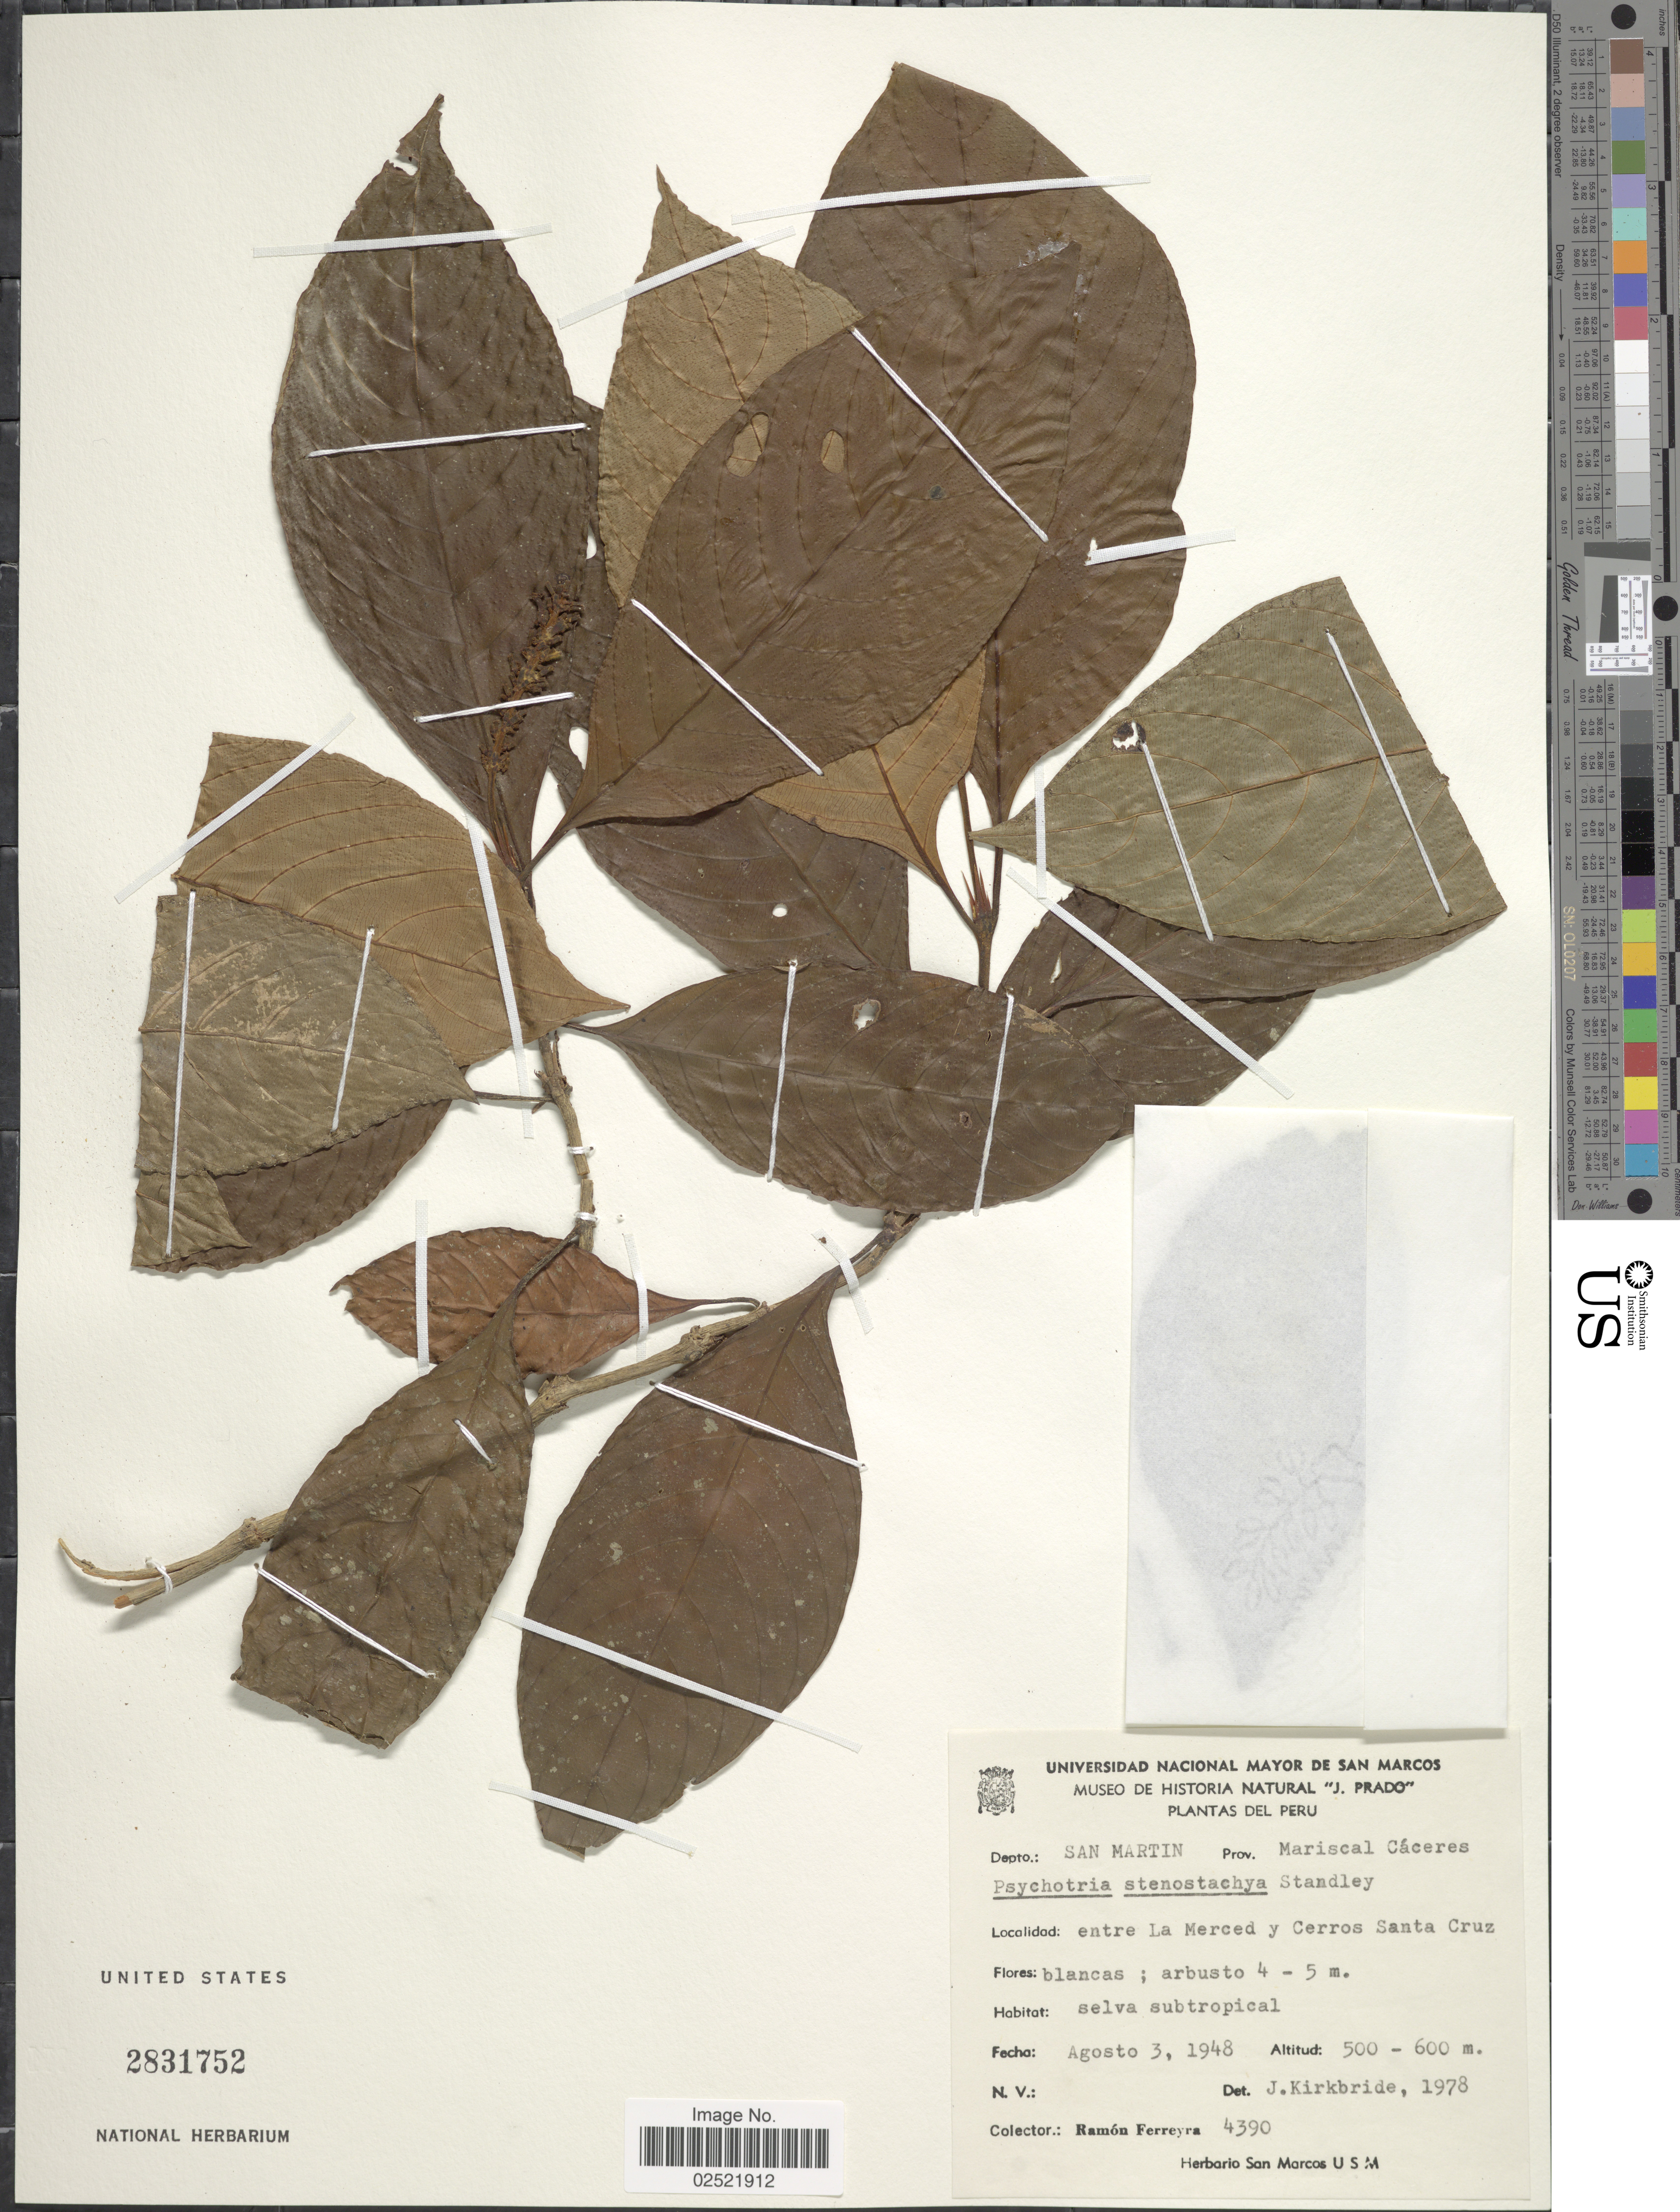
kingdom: Plantae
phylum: Tracheophyta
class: Magnoliopsida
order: Gentianales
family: Rubiaceae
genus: Psychotria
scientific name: Psychotria stenostachya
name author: Standl.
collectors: R. A. Ferreyra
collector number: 4390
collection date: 1948-08-03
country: Peru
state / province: San Martín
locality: Prov. Mariscal Caceres, entre La Merced y Cerros Santa Cruz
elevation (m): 500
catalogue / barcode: US 2831752